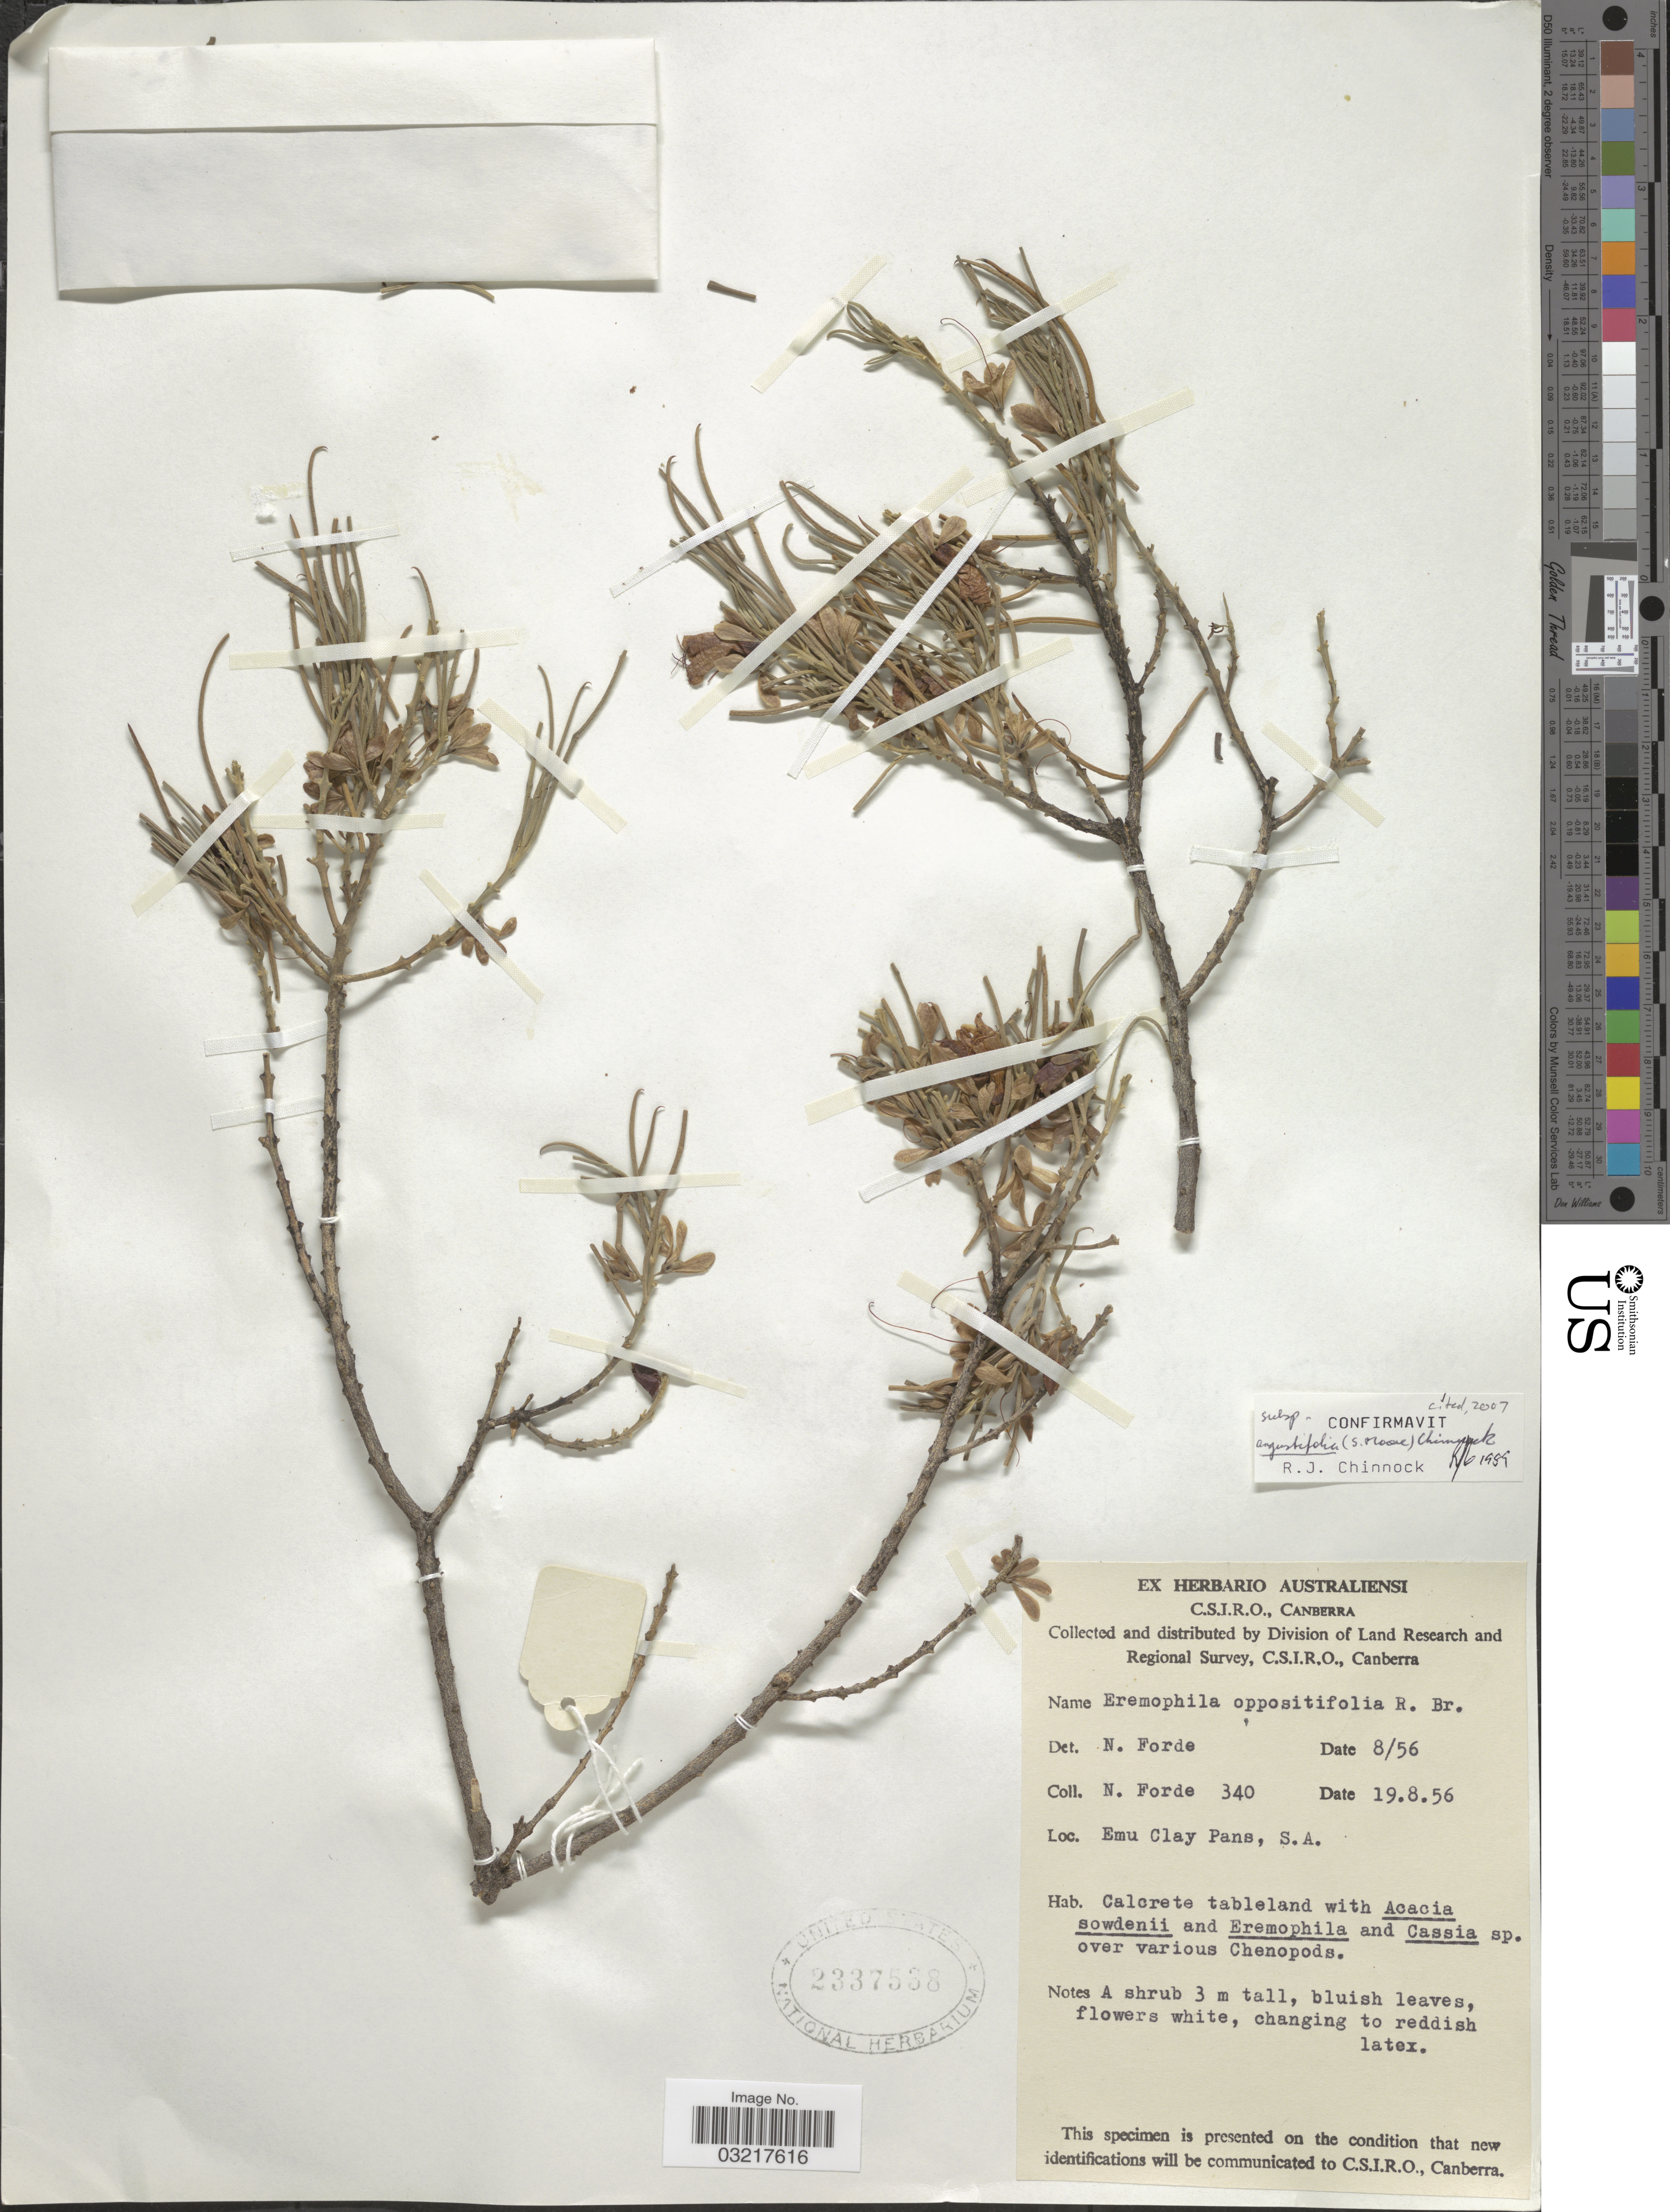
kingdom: Plantae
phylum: Tracheophyta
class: Magnoliopsida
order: Lamiales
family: Scrophulariaceae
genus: Eremophila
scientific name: Eremophila oppositifolia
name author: R. Br.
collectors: N. Forde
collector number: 340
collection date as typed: Transcribed d/m/y: 19/8/56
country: Australia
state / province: South Australia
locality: Emu Clay Pans, S.A.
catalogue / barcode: US 2337538